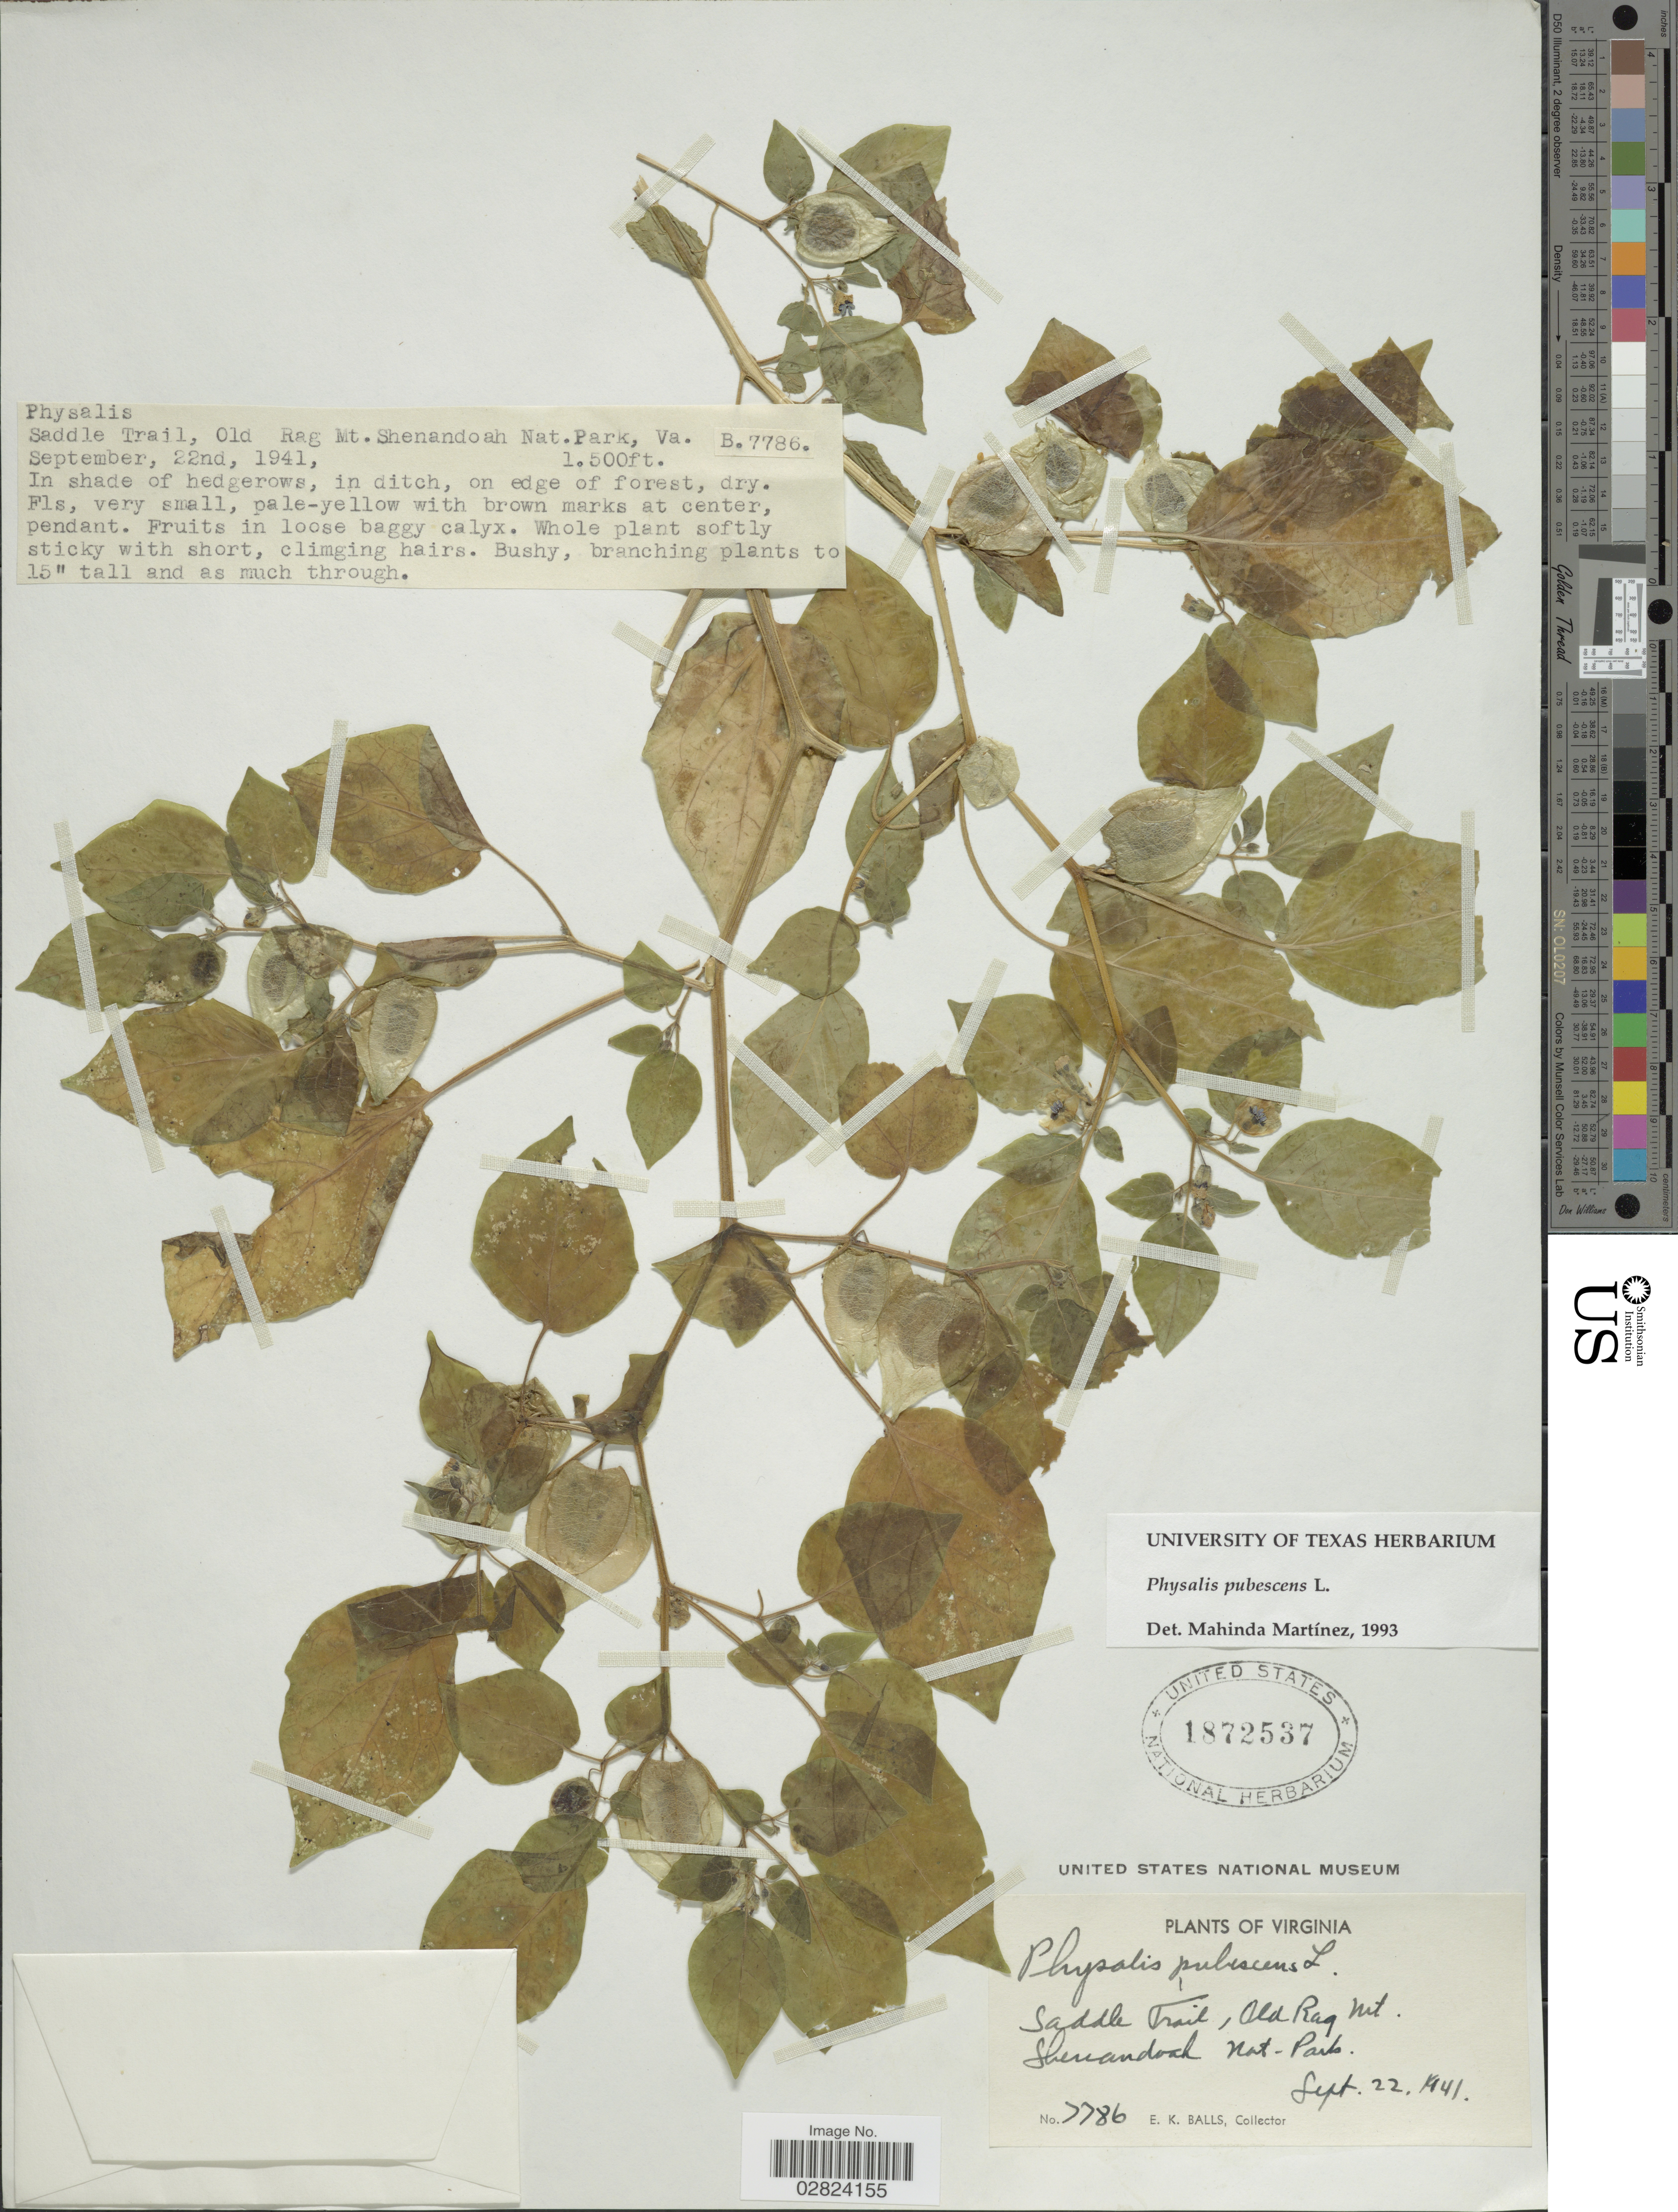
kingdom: Plantae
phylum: Tracheophyta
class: Magnoliopsida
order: Solanales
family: Solanaceae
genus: Physalis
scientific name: Physalis pubescens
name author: L.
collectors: E. K. Balls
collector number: B7786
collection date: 1941-09-22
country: United States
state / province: Virginia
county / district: Madison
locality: Saddle Trail, Old Rag Mt. Shenandoah Nat. Park.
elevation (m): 457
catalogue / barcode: US 1872537